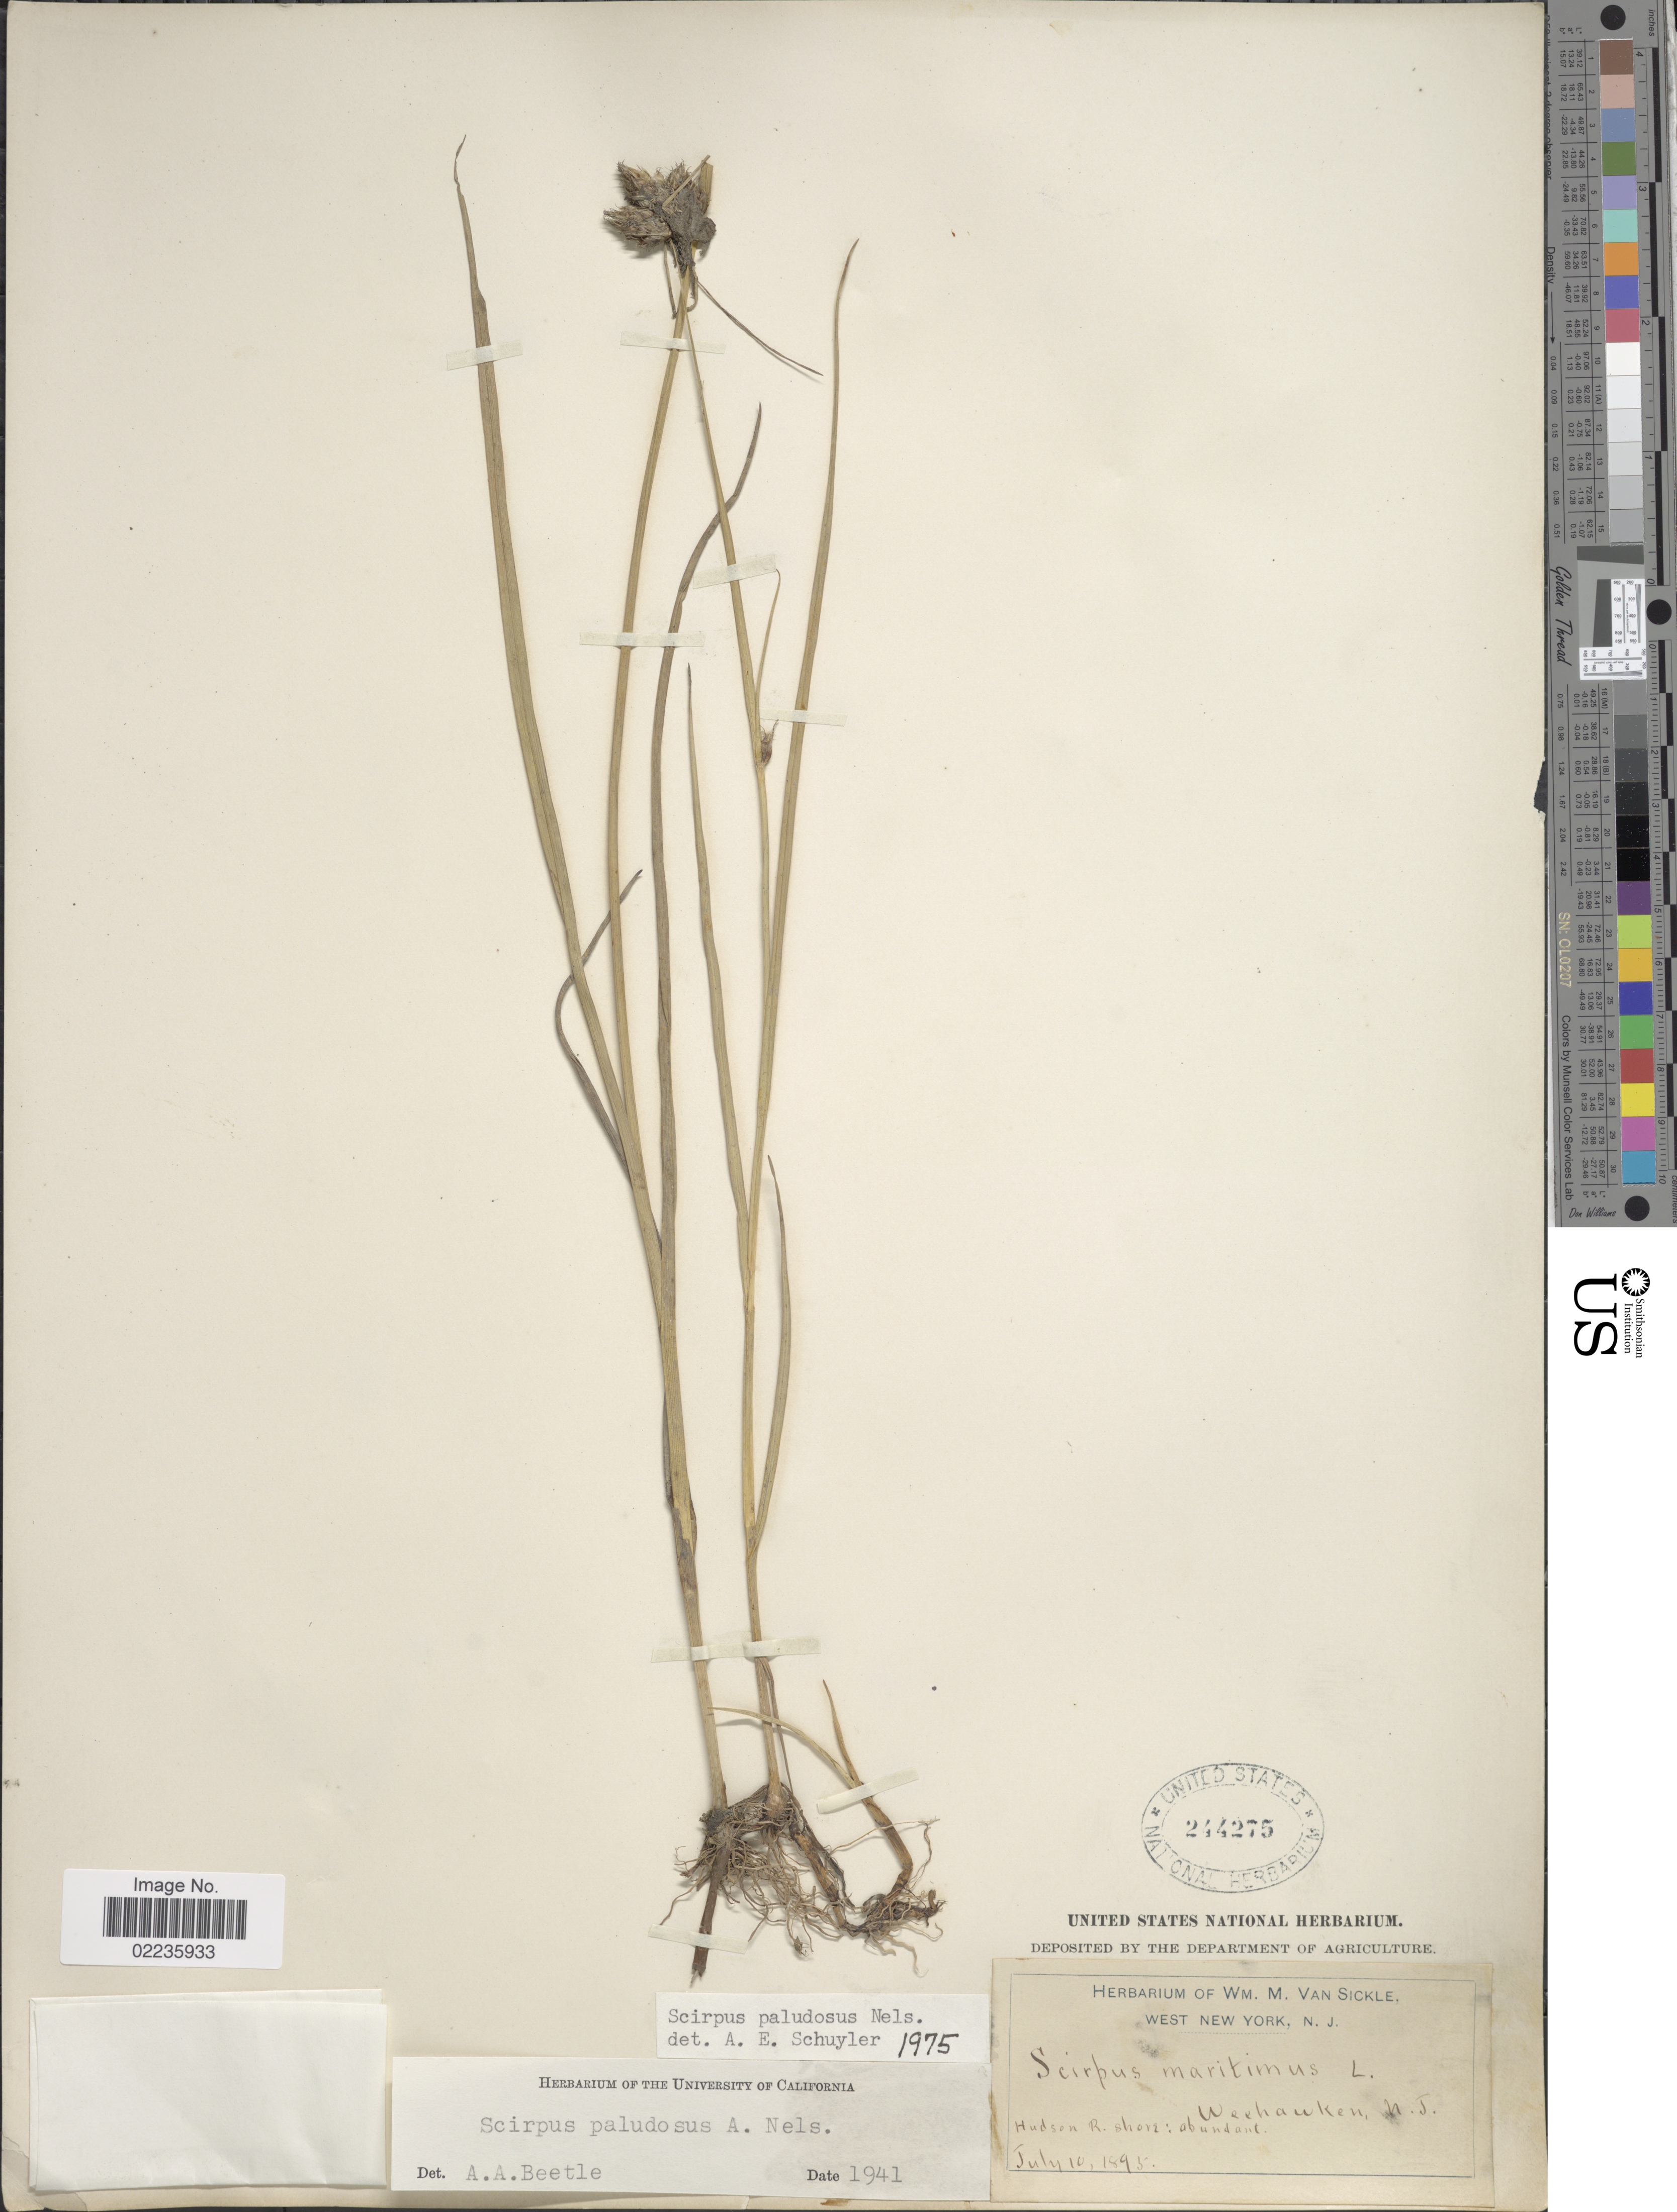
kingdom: Plantae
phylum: Tracheophyta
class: Liliopsida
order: Poales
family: Cyperaceae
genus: Bolboschoenus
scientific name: Bolboschoenus maritimus subsp. paludosus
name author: (A. Nelson) T. Koyama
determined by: Strong, M. T., (US), Smithsonian Institution - National Museum of Natural History (UNITED STATES)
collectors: ex herb. Wm. M. Van Sickle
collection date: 1895-07-10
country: United States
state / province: New Jersey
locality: Weshauken, N.J.. Hudson R. shore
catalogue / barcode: US 244275